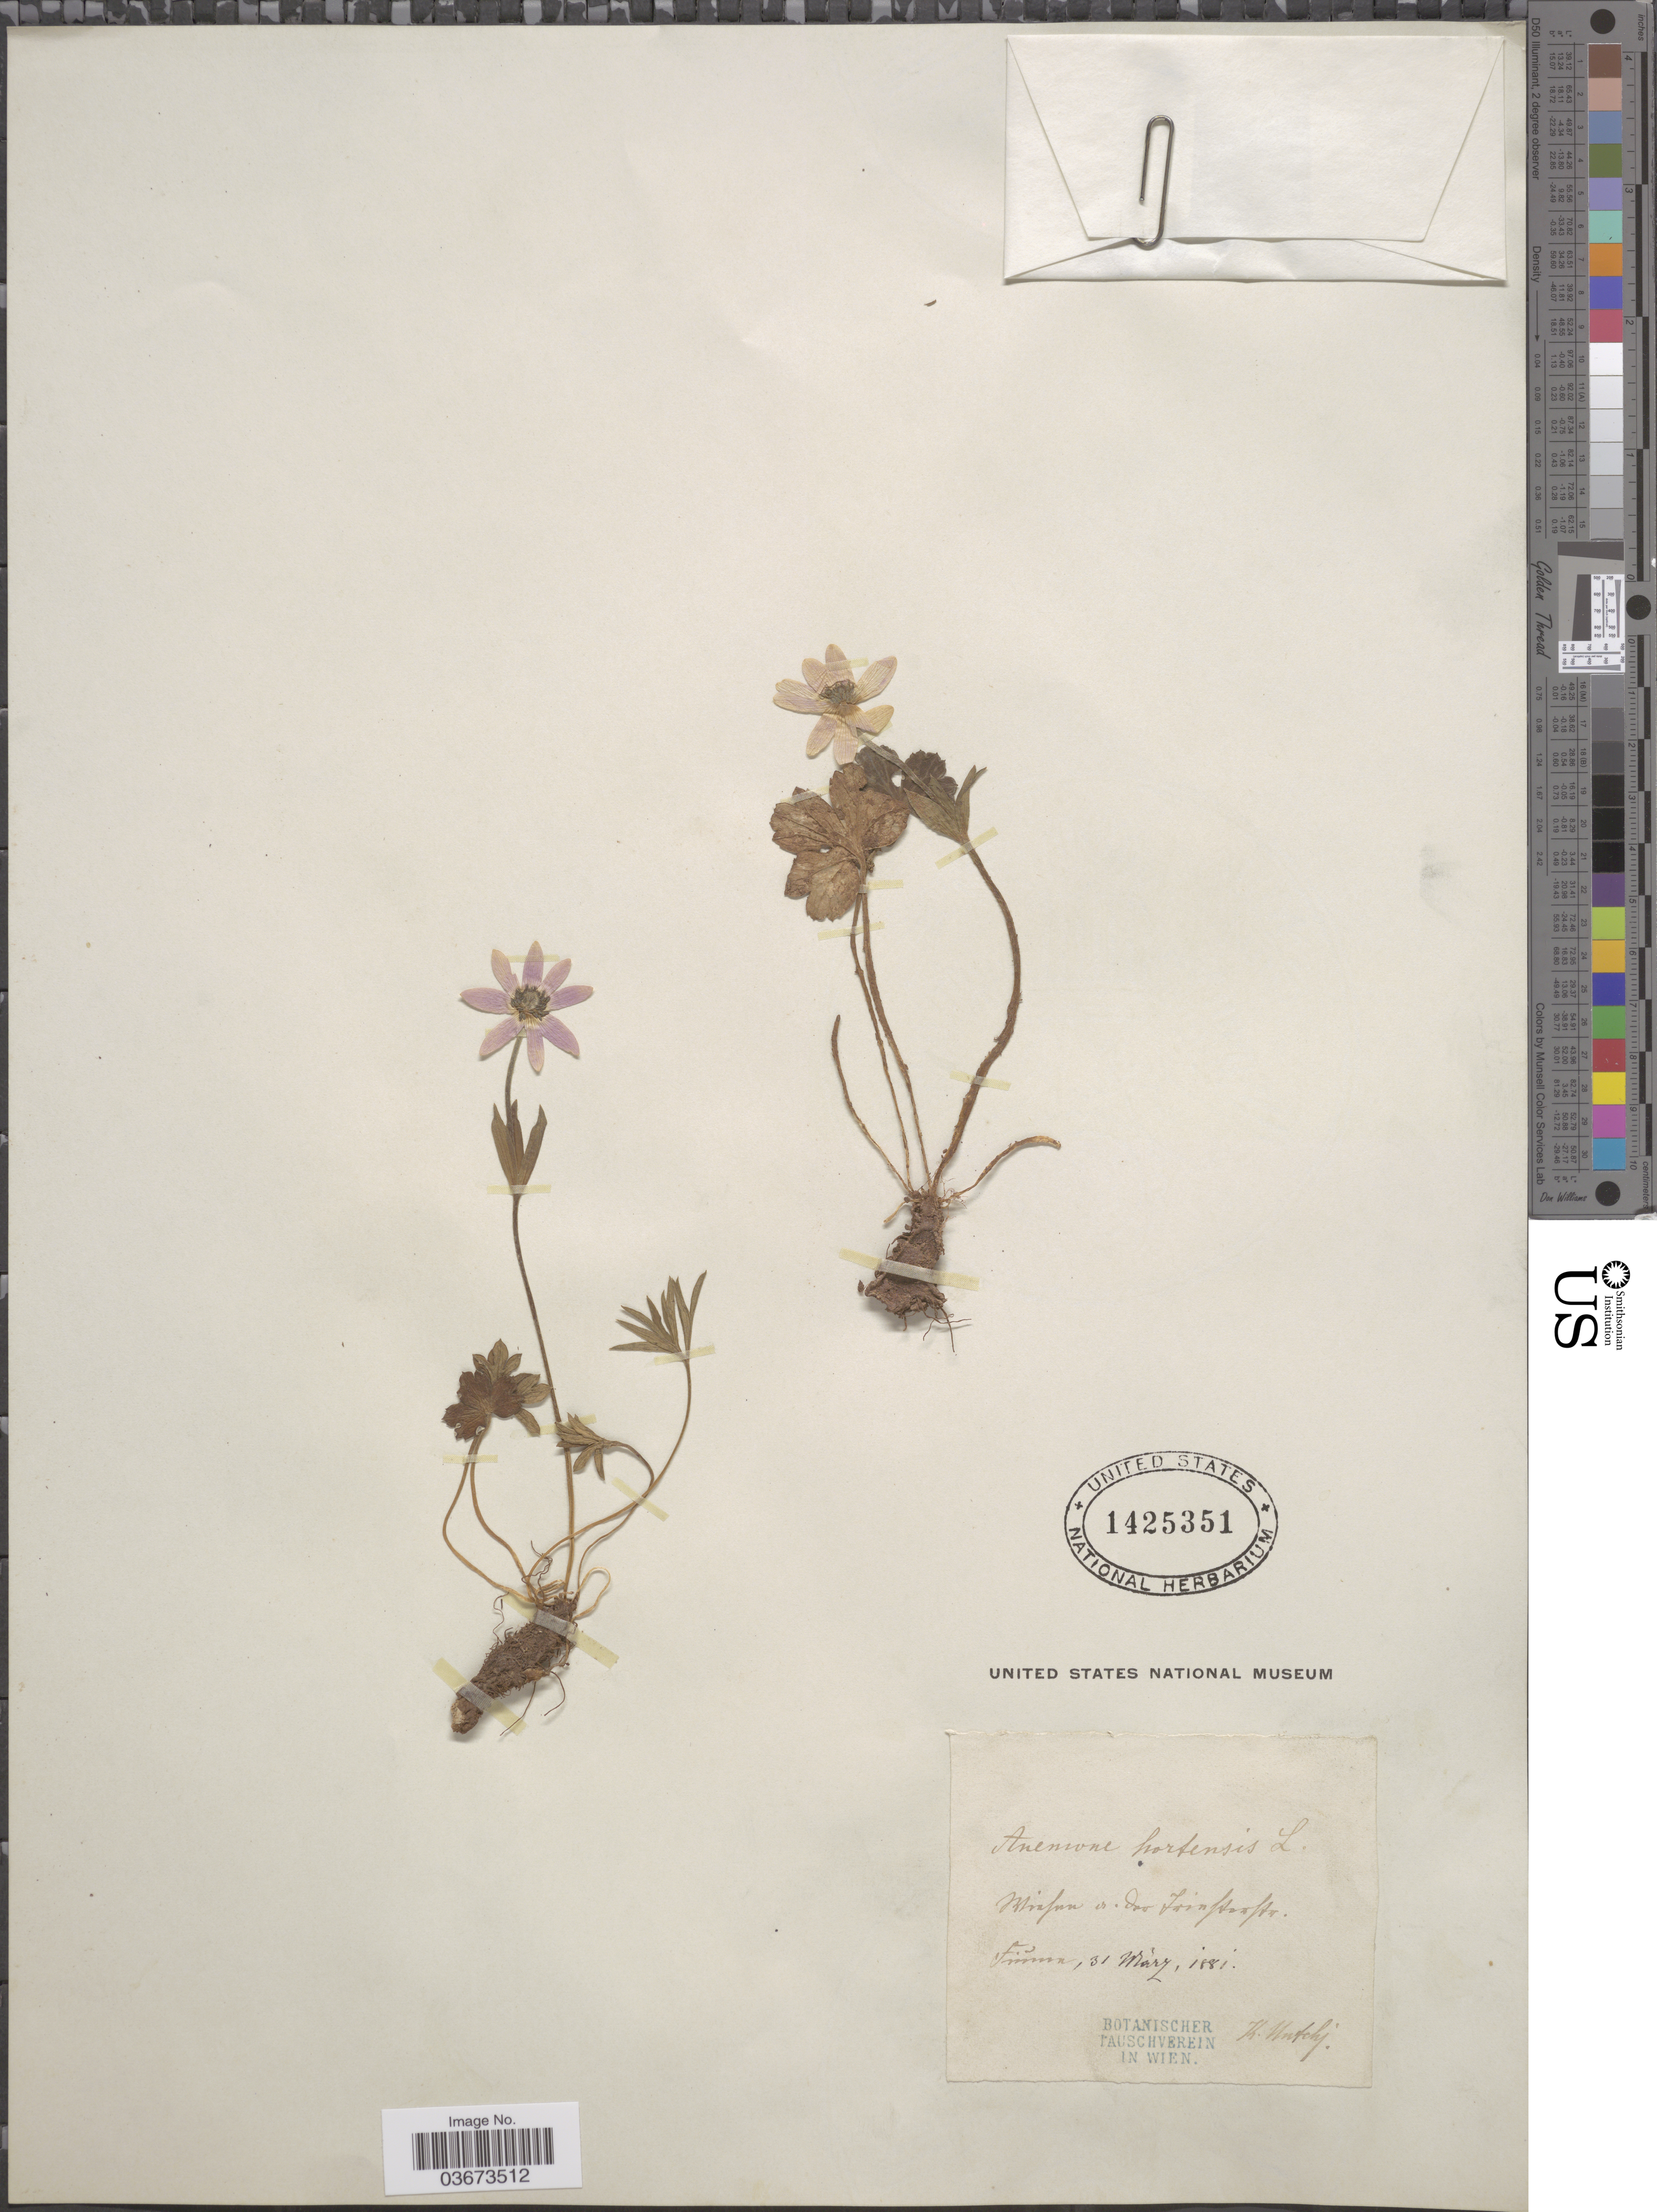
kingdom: Plantae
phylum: Tracheophyta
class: Magnoliopsida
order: Ranunculales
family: Ranunculaceae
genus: Anemone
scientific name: Anemone hortensis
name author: L.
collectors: K. Untchj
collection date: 1881-03-31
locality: [illegible text] Firmu[interpreted].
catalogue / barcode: US 1425351